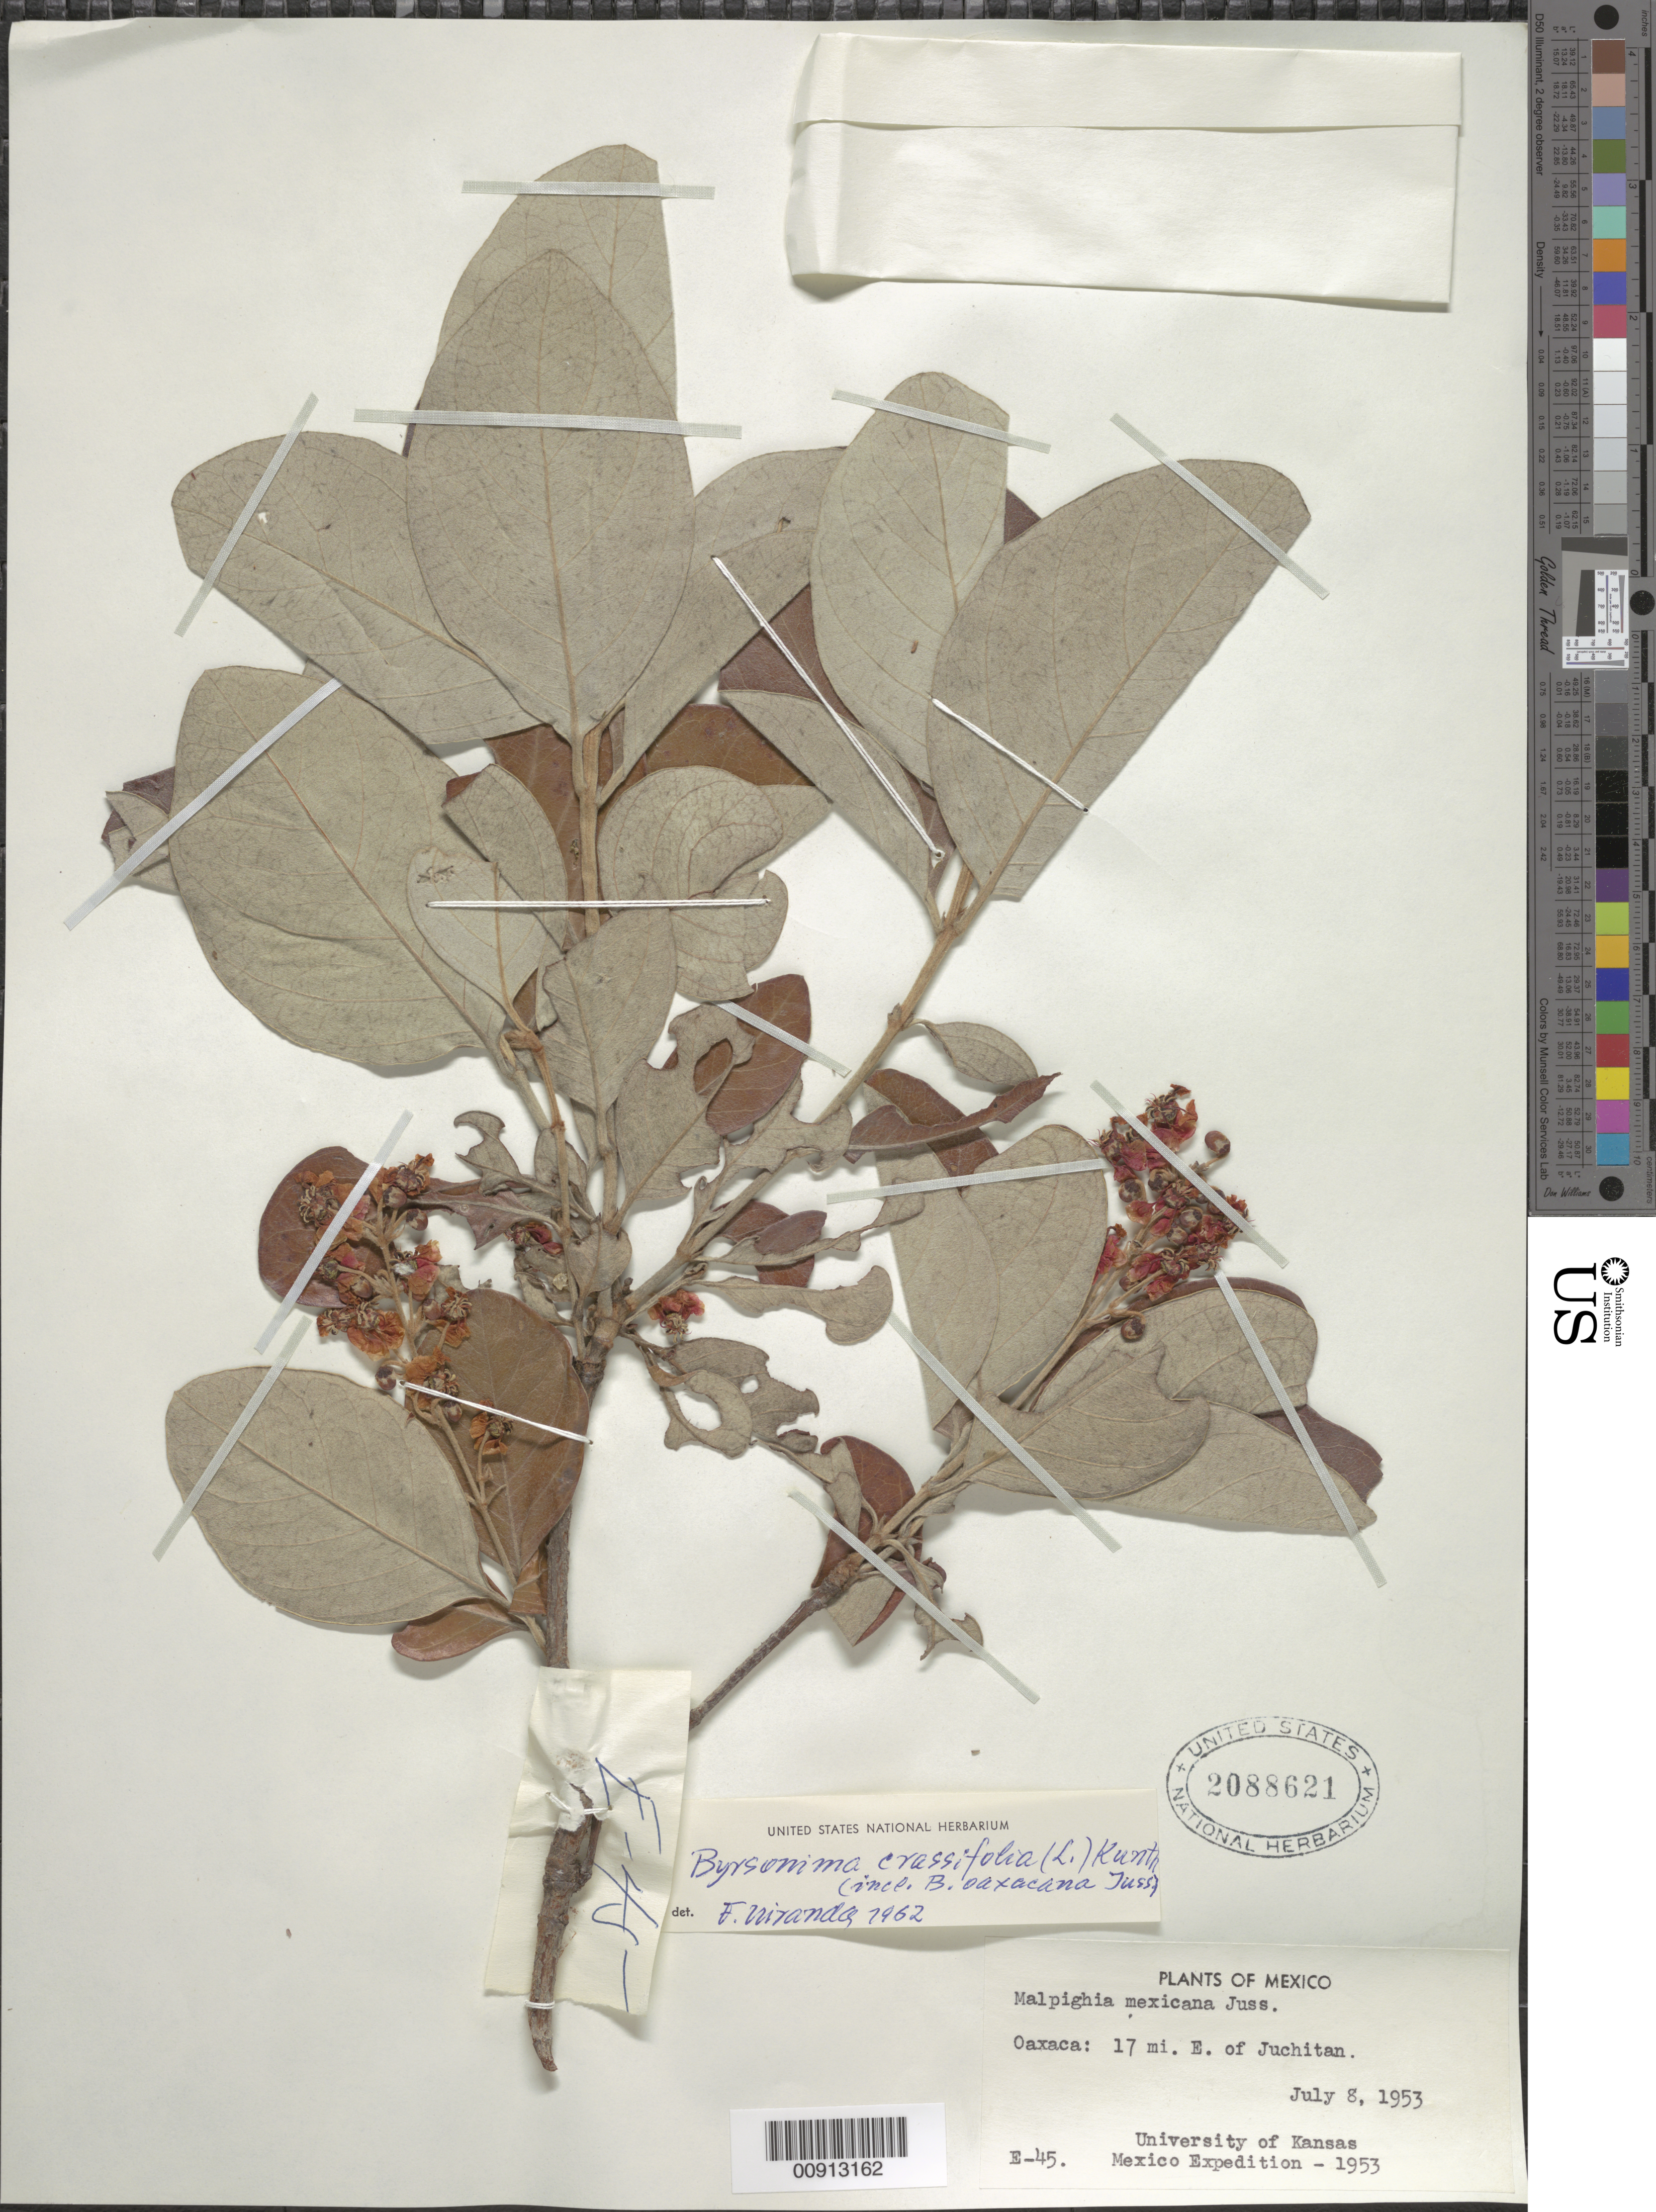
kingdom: Plantae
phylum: Tracheophyta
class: Magnoliopsida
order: Malpighiales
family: Malpighiaceae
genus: Byrsonima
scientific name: Byrsonima crassifolia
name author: (L.) Kunth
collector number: E-45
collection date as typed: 08 Jul 1953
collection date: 1953-07-08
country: Mexico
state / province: Oaxaca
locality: Oaxaca: 17 mi. E. of Juchitan.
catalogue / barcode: US 2088621